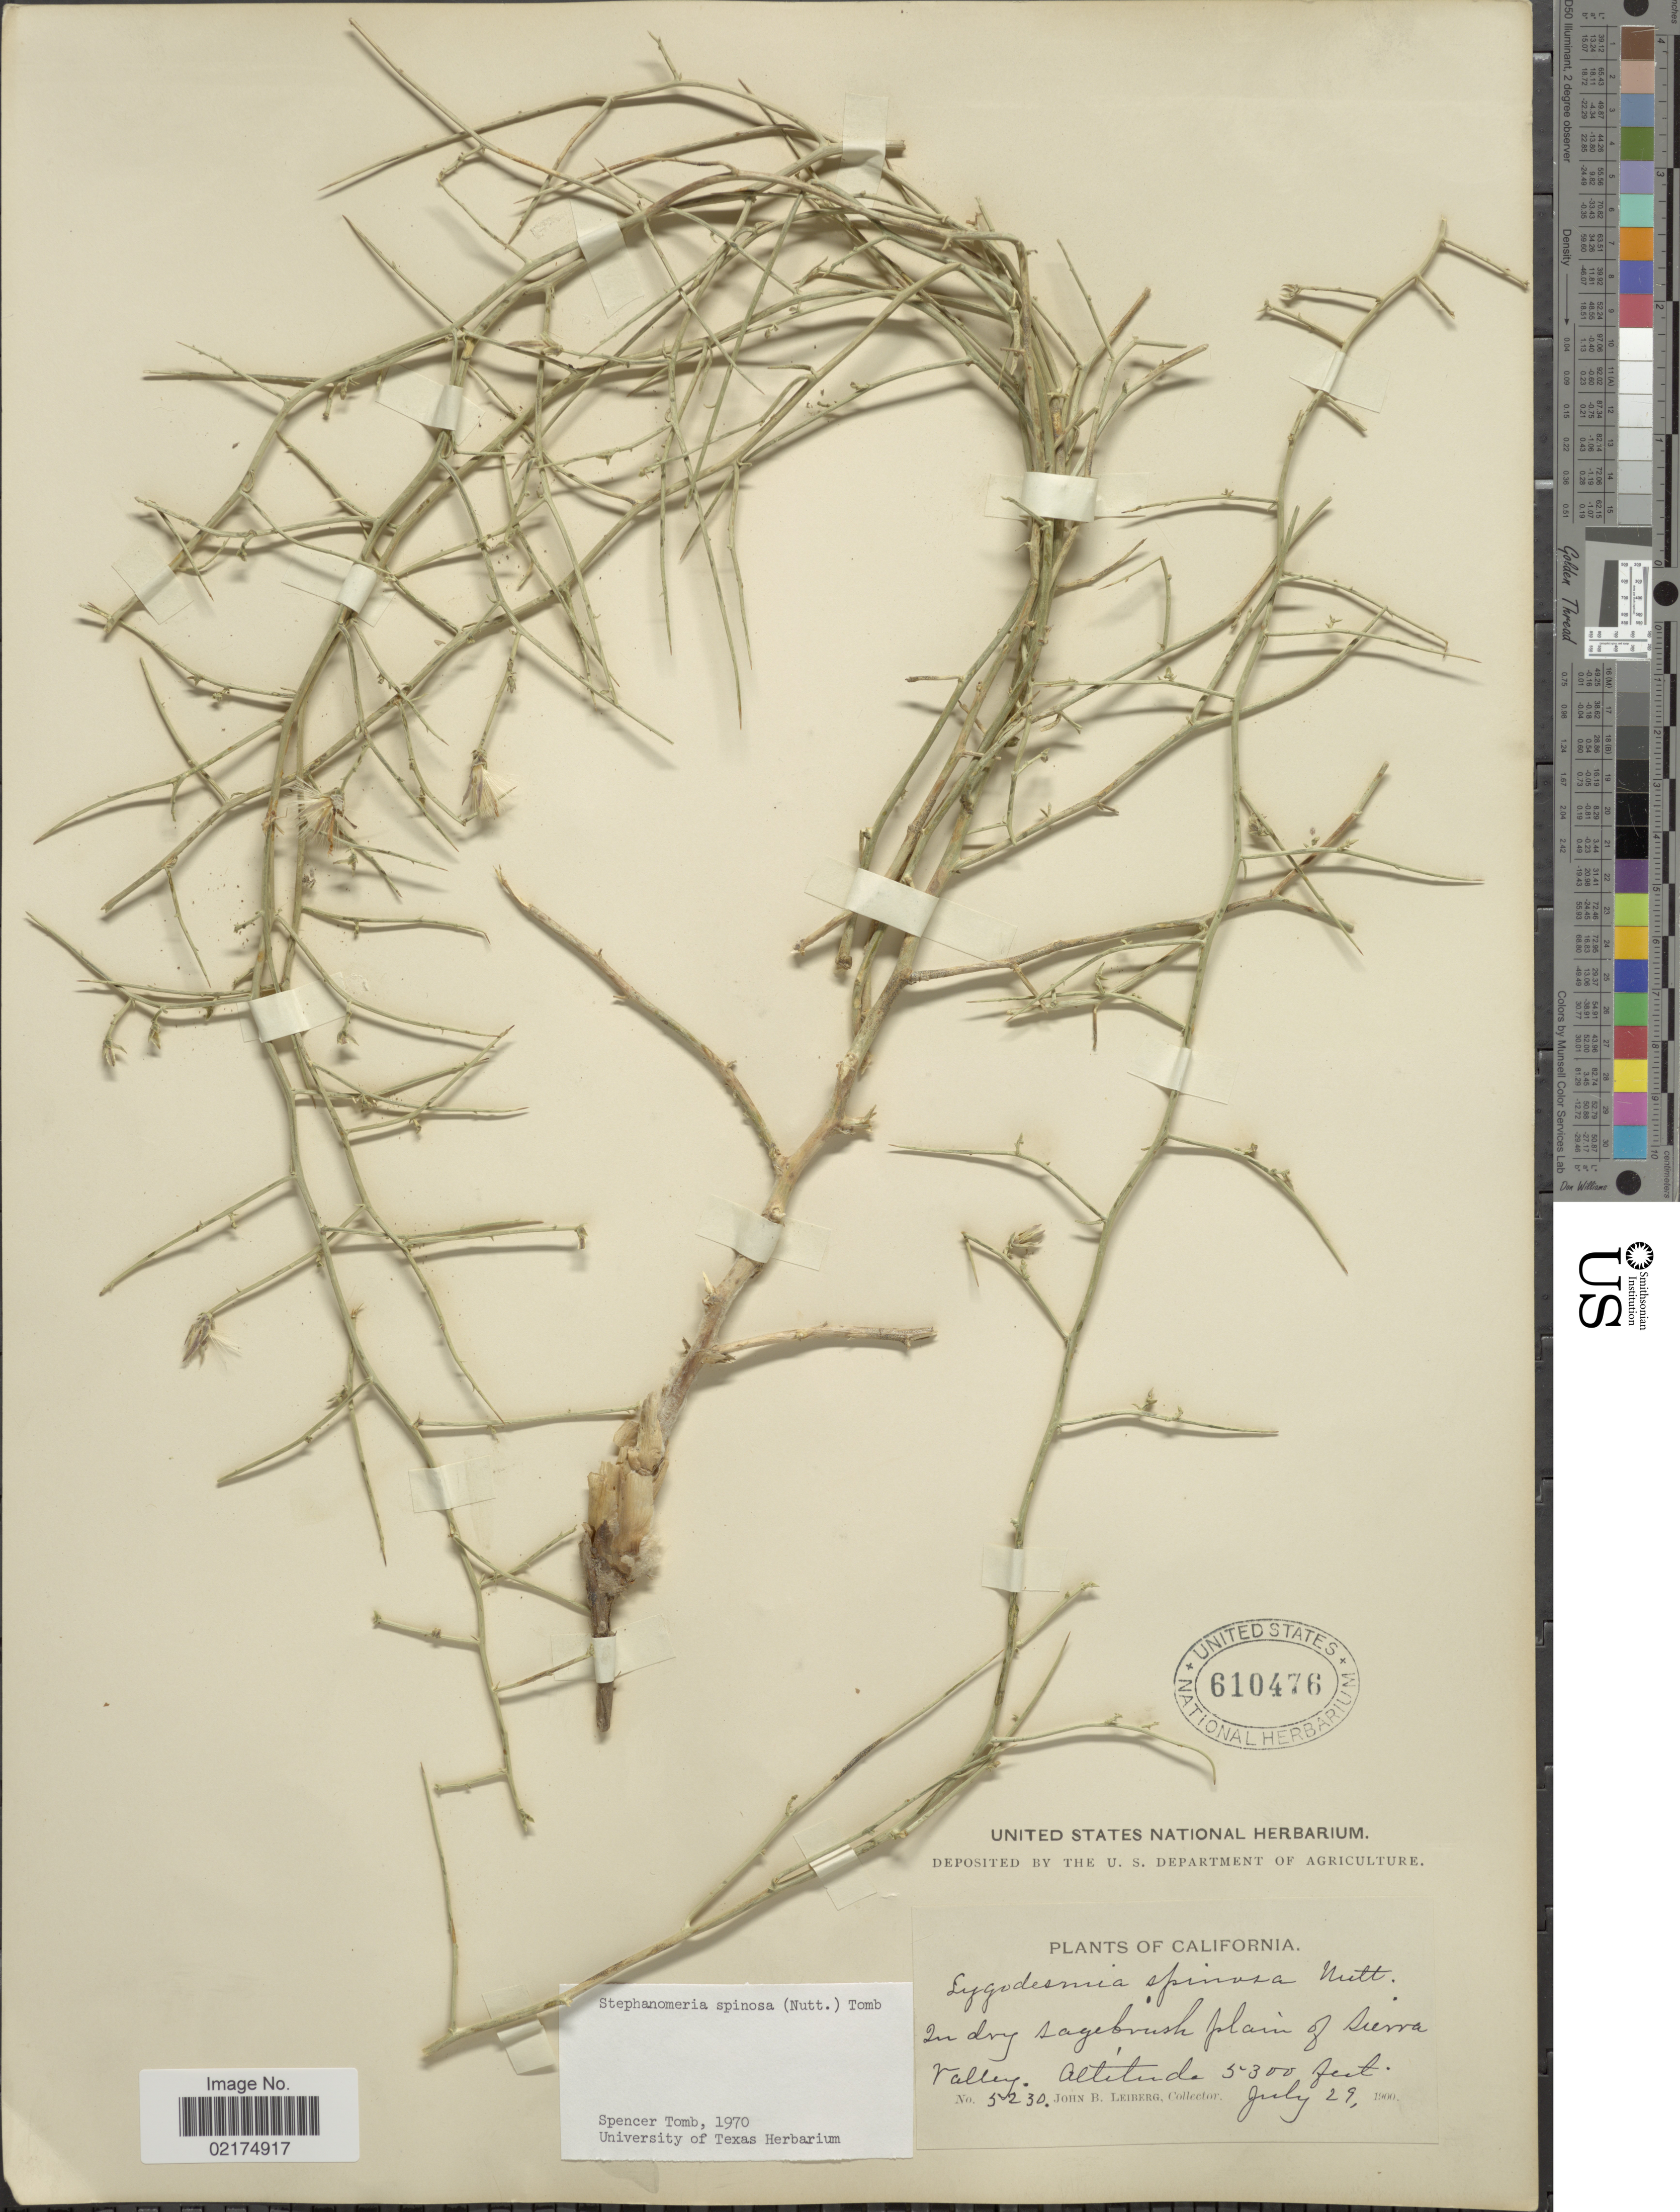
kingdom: Plantae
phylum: Tracheophyta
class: Magnoliopsida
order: Asterales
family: Asteraceae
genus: Pleiacanthus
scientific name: Pleiacanthus spinosus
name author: (Nutt.) Rydb.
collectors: J. B. Leiberg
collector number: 5230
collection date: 1900-07-29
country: United States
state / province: California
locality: Sierra Valley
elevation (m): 1615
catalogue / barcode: US 610476